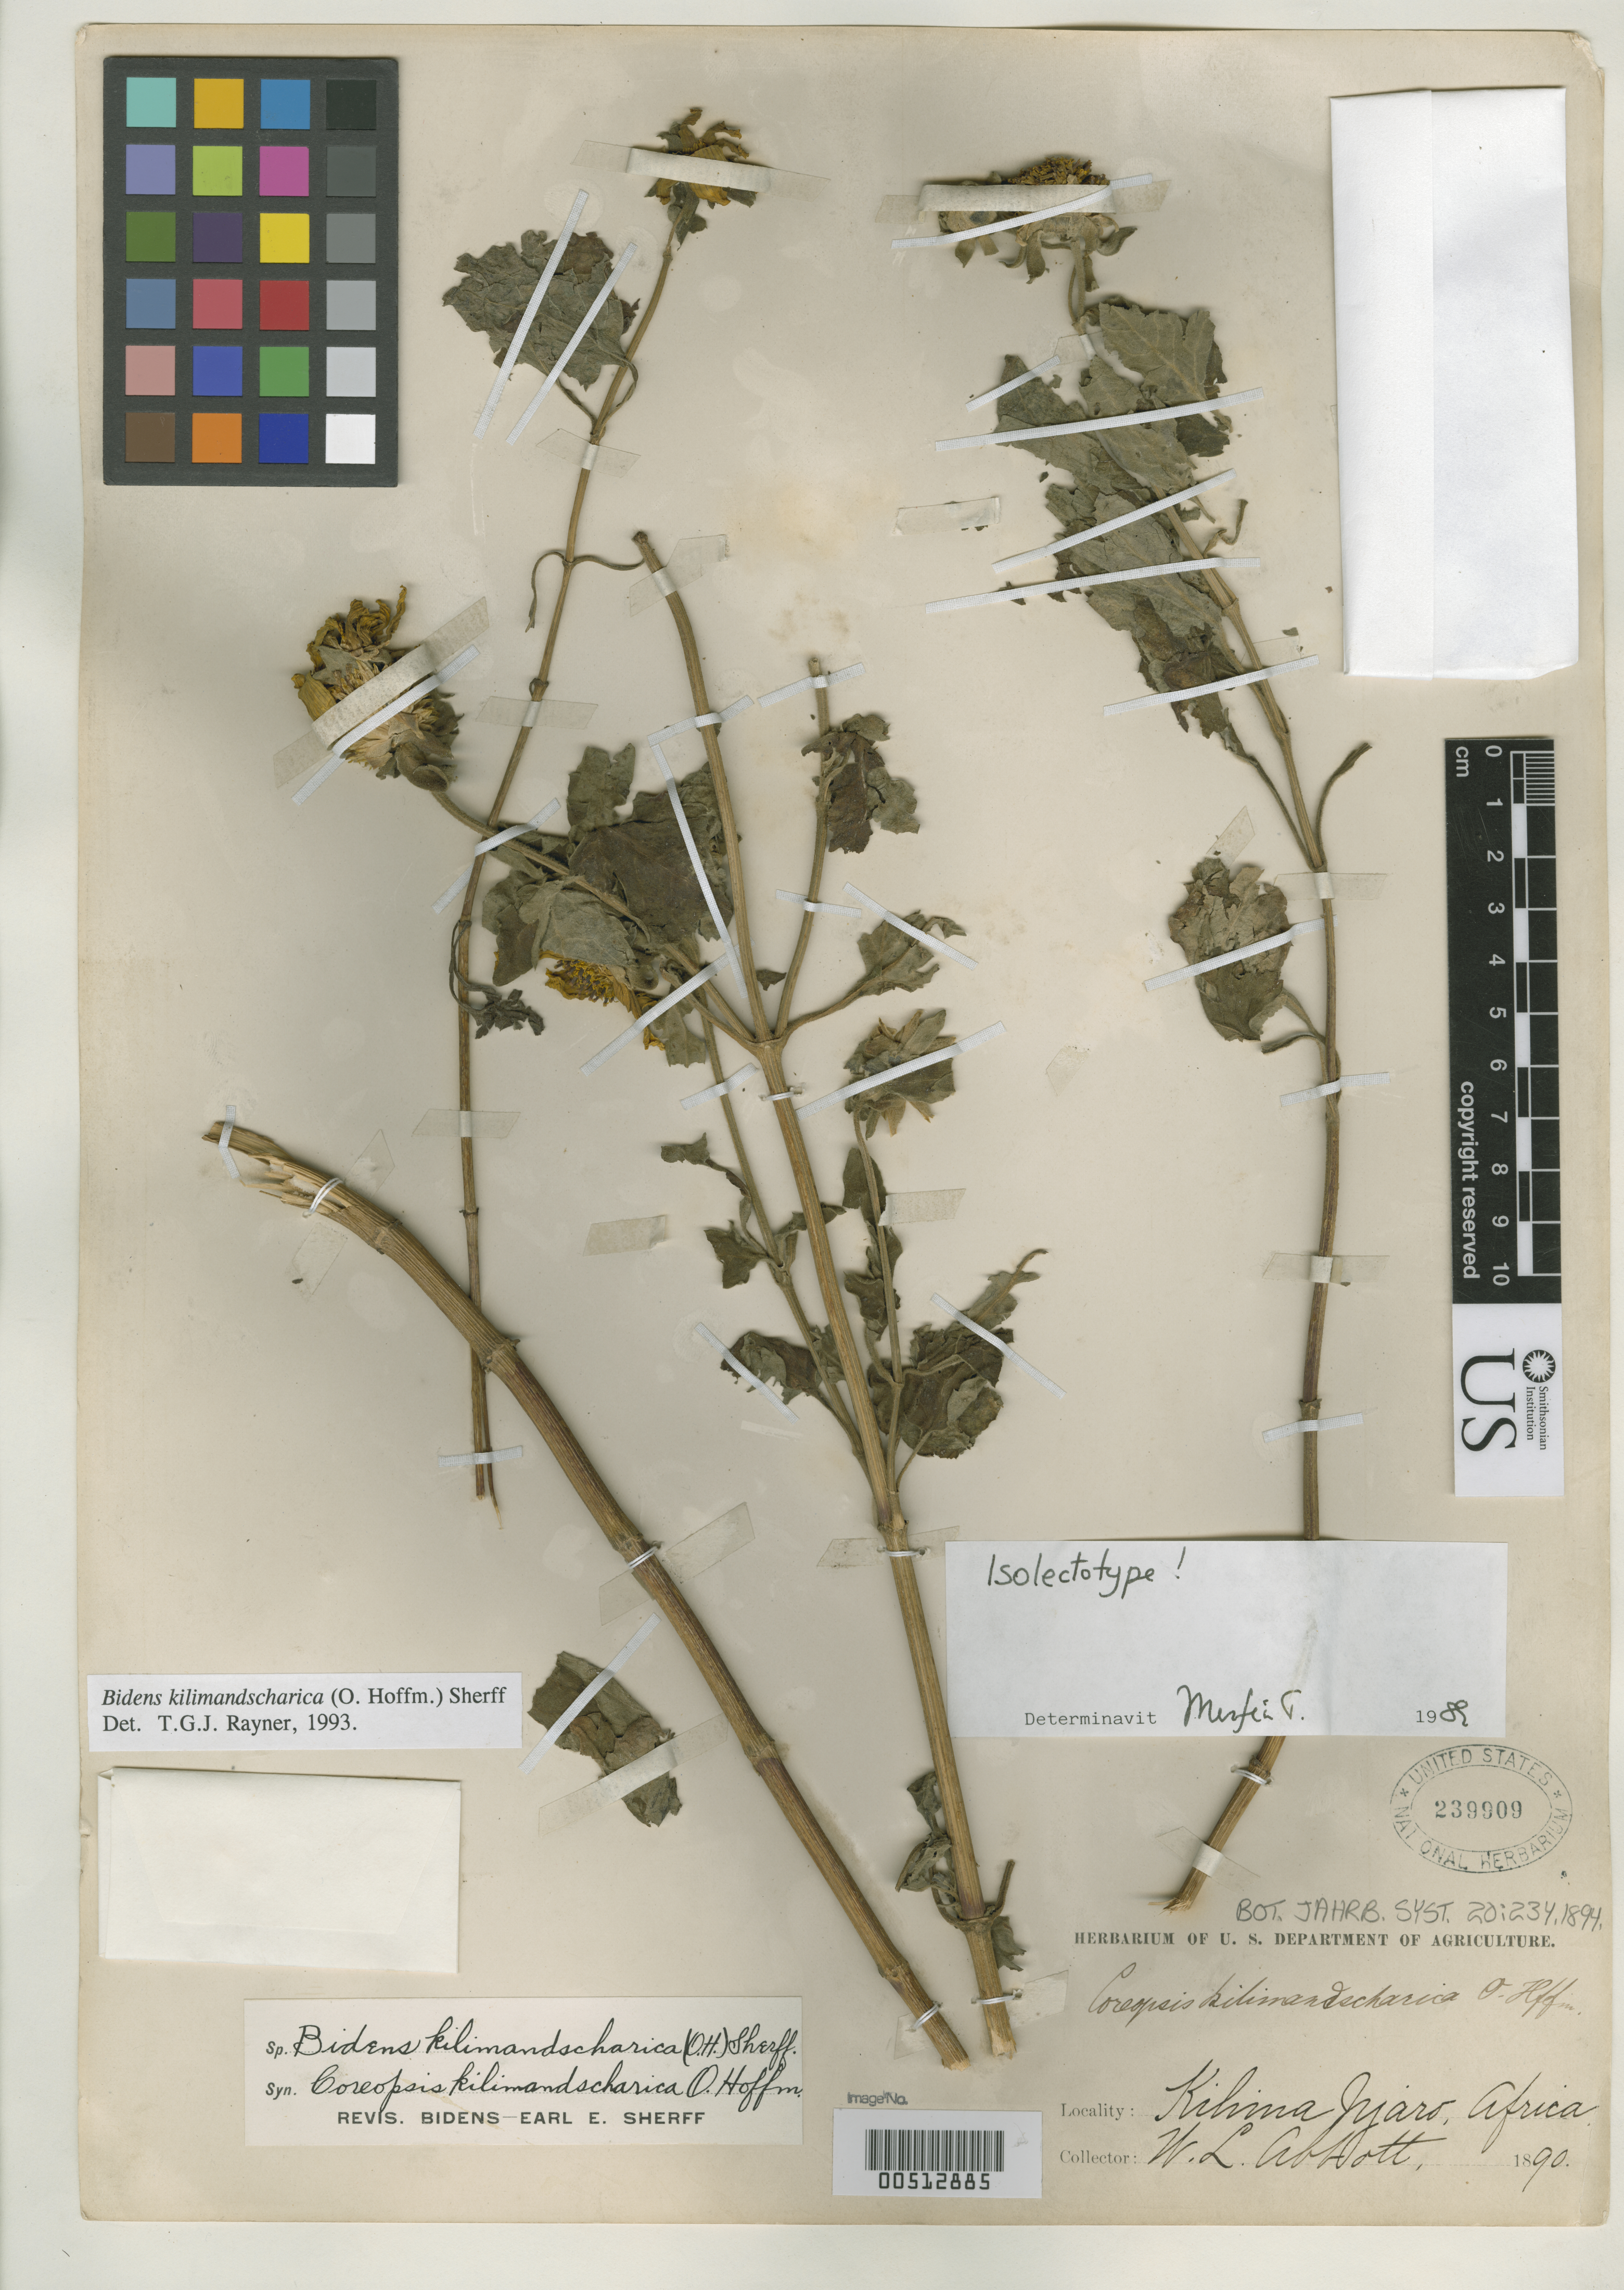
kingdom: Plantae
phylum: Tracheophyta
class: Magnoliopsida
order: Asterales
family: Asteraceae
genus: Coreopsis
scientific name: Coreopsis kilimandscharica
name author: O. Hoffm.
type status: Isosyntype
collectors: W. L. Abbott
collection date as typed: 1890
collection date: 1890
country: Tanzania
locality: Kilimanjaro.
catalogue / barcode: US 239909